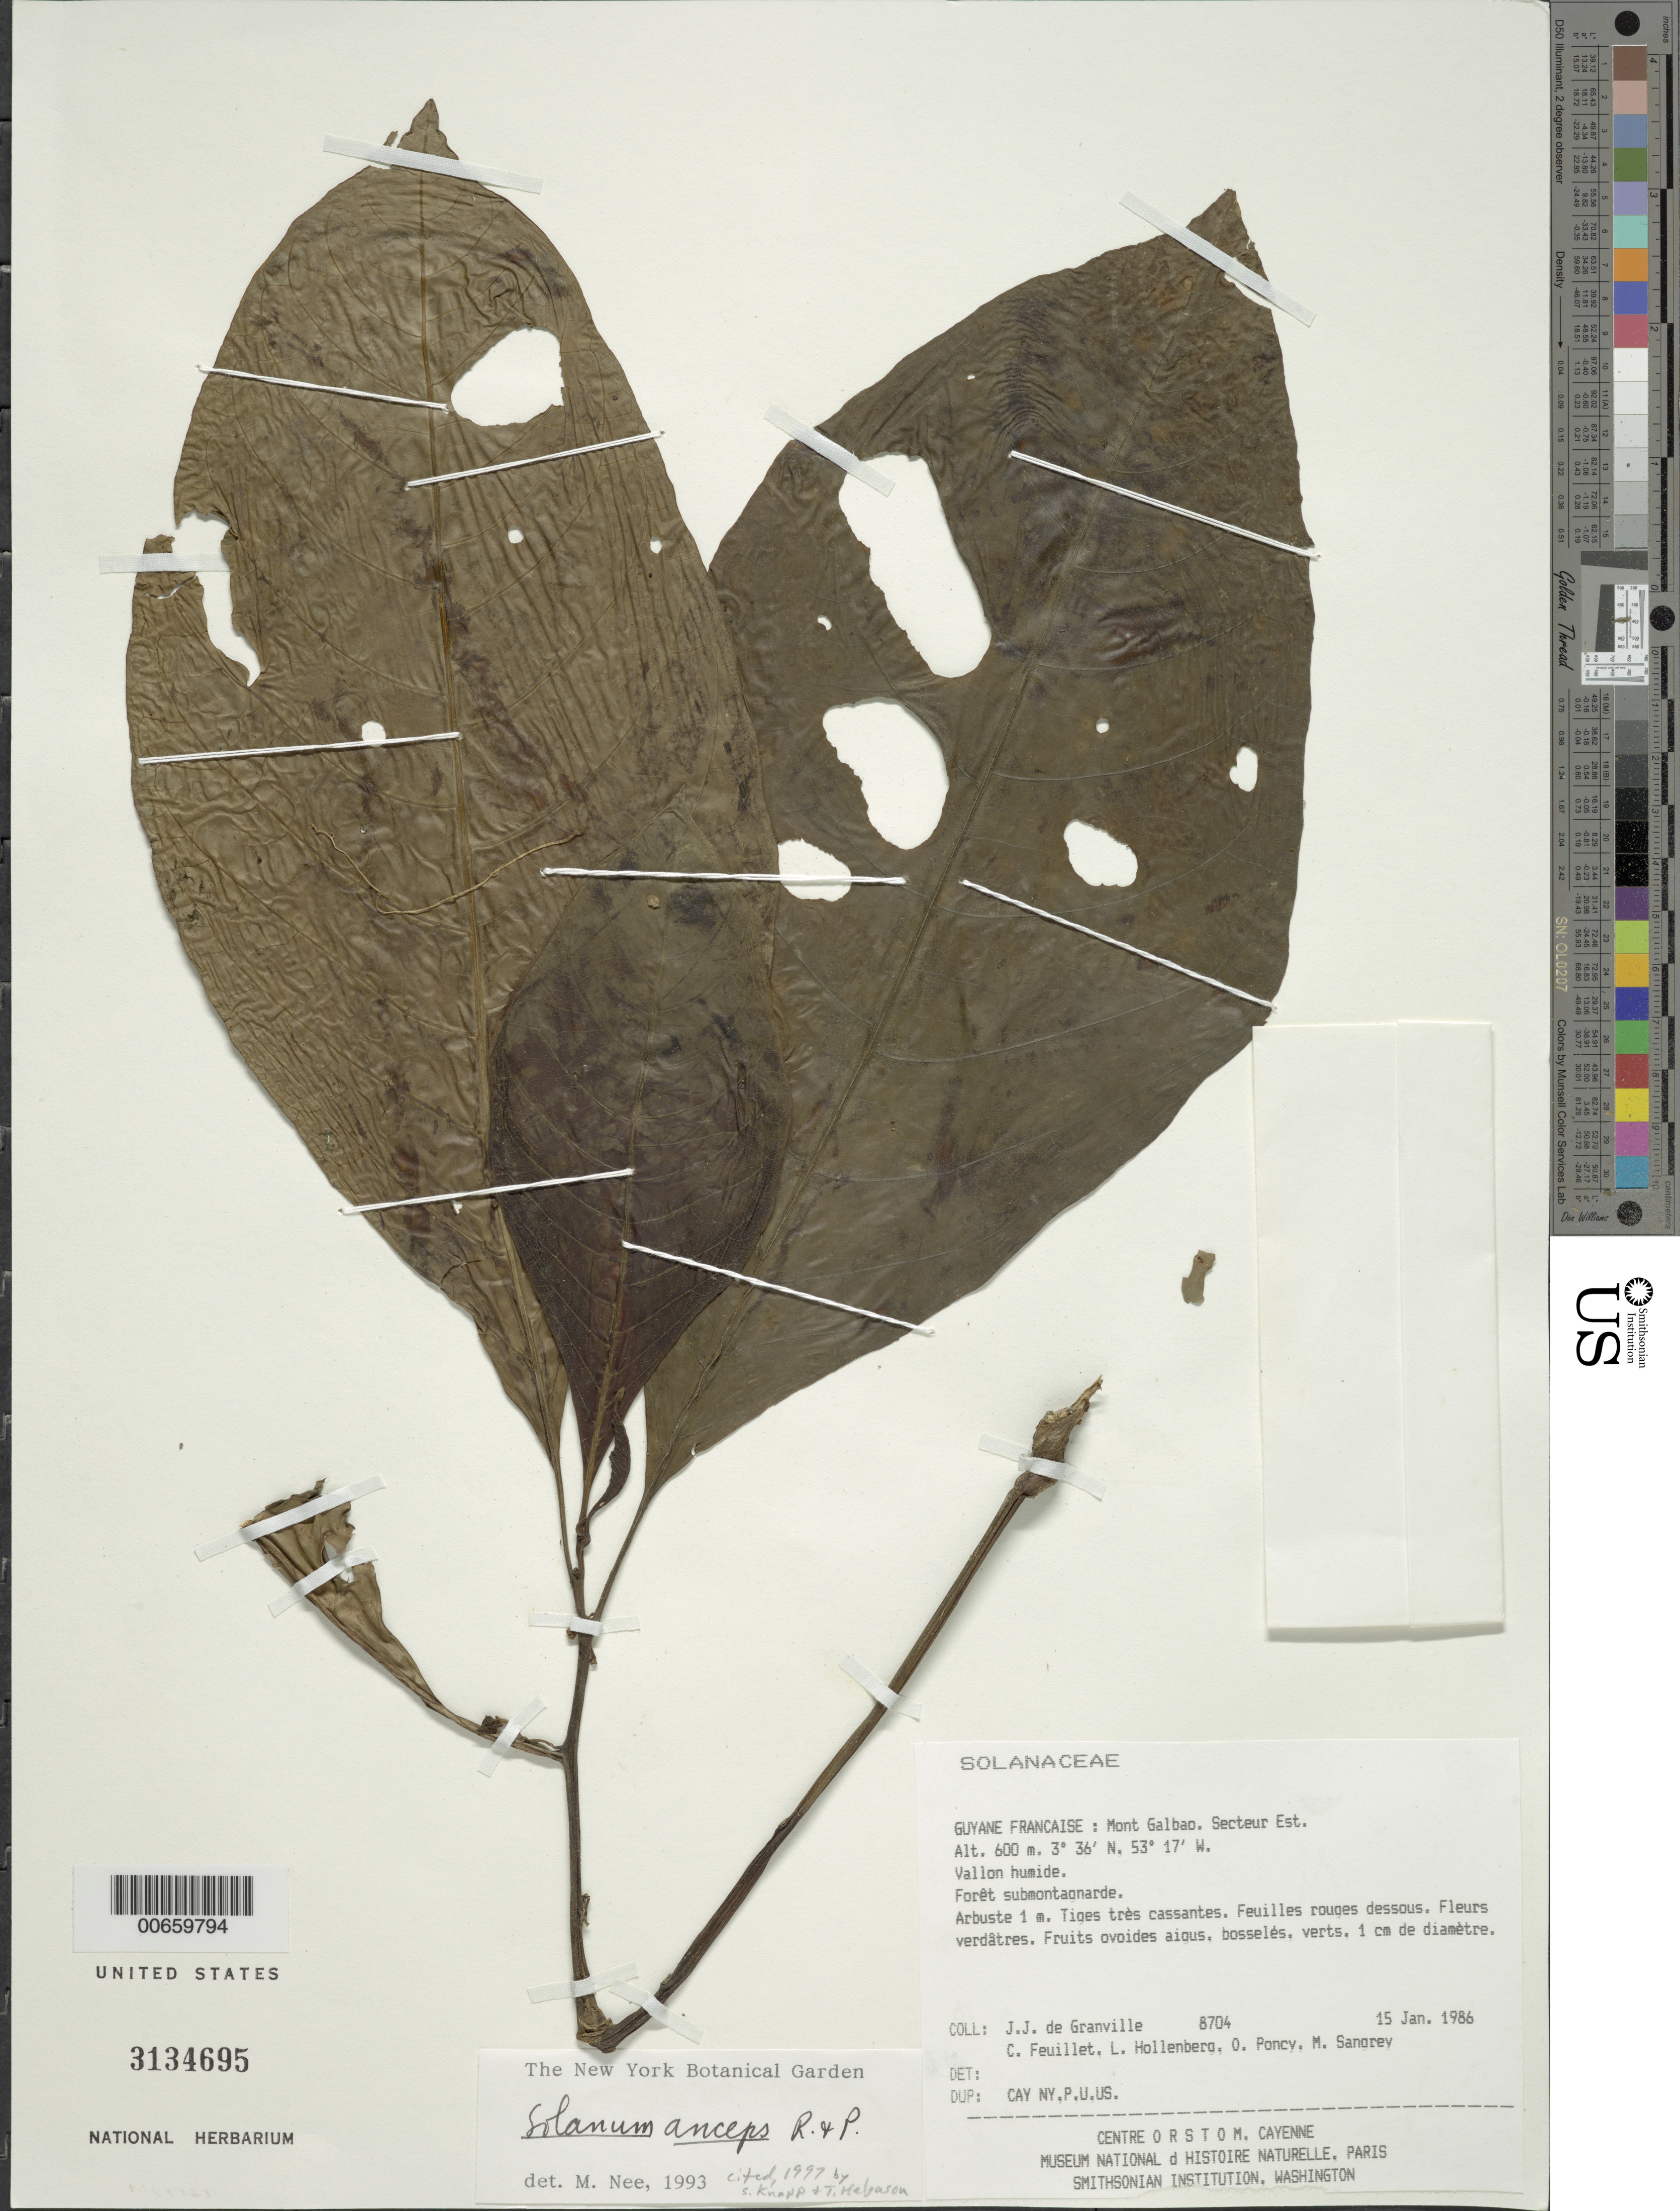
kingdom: Plantae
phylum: Tracheophyta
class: Magnoliopsida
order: Solanales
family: Solanaceae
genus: Solanum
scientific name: Solanum anceps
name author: Ruiz & Pav.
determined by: Nee, Michael H.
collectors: J.-J. de Granville, C. Feuillet, L. Hollenberg, O. Poncy & M. Sangrey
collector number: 8704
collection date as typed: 1 Jan 1986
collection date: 1986-01-01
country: French Guiana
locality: Mont Galbao. Secteur Est. Vallon humide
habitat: Forêt submontagnarde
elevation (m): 600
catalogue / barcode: US 3134695